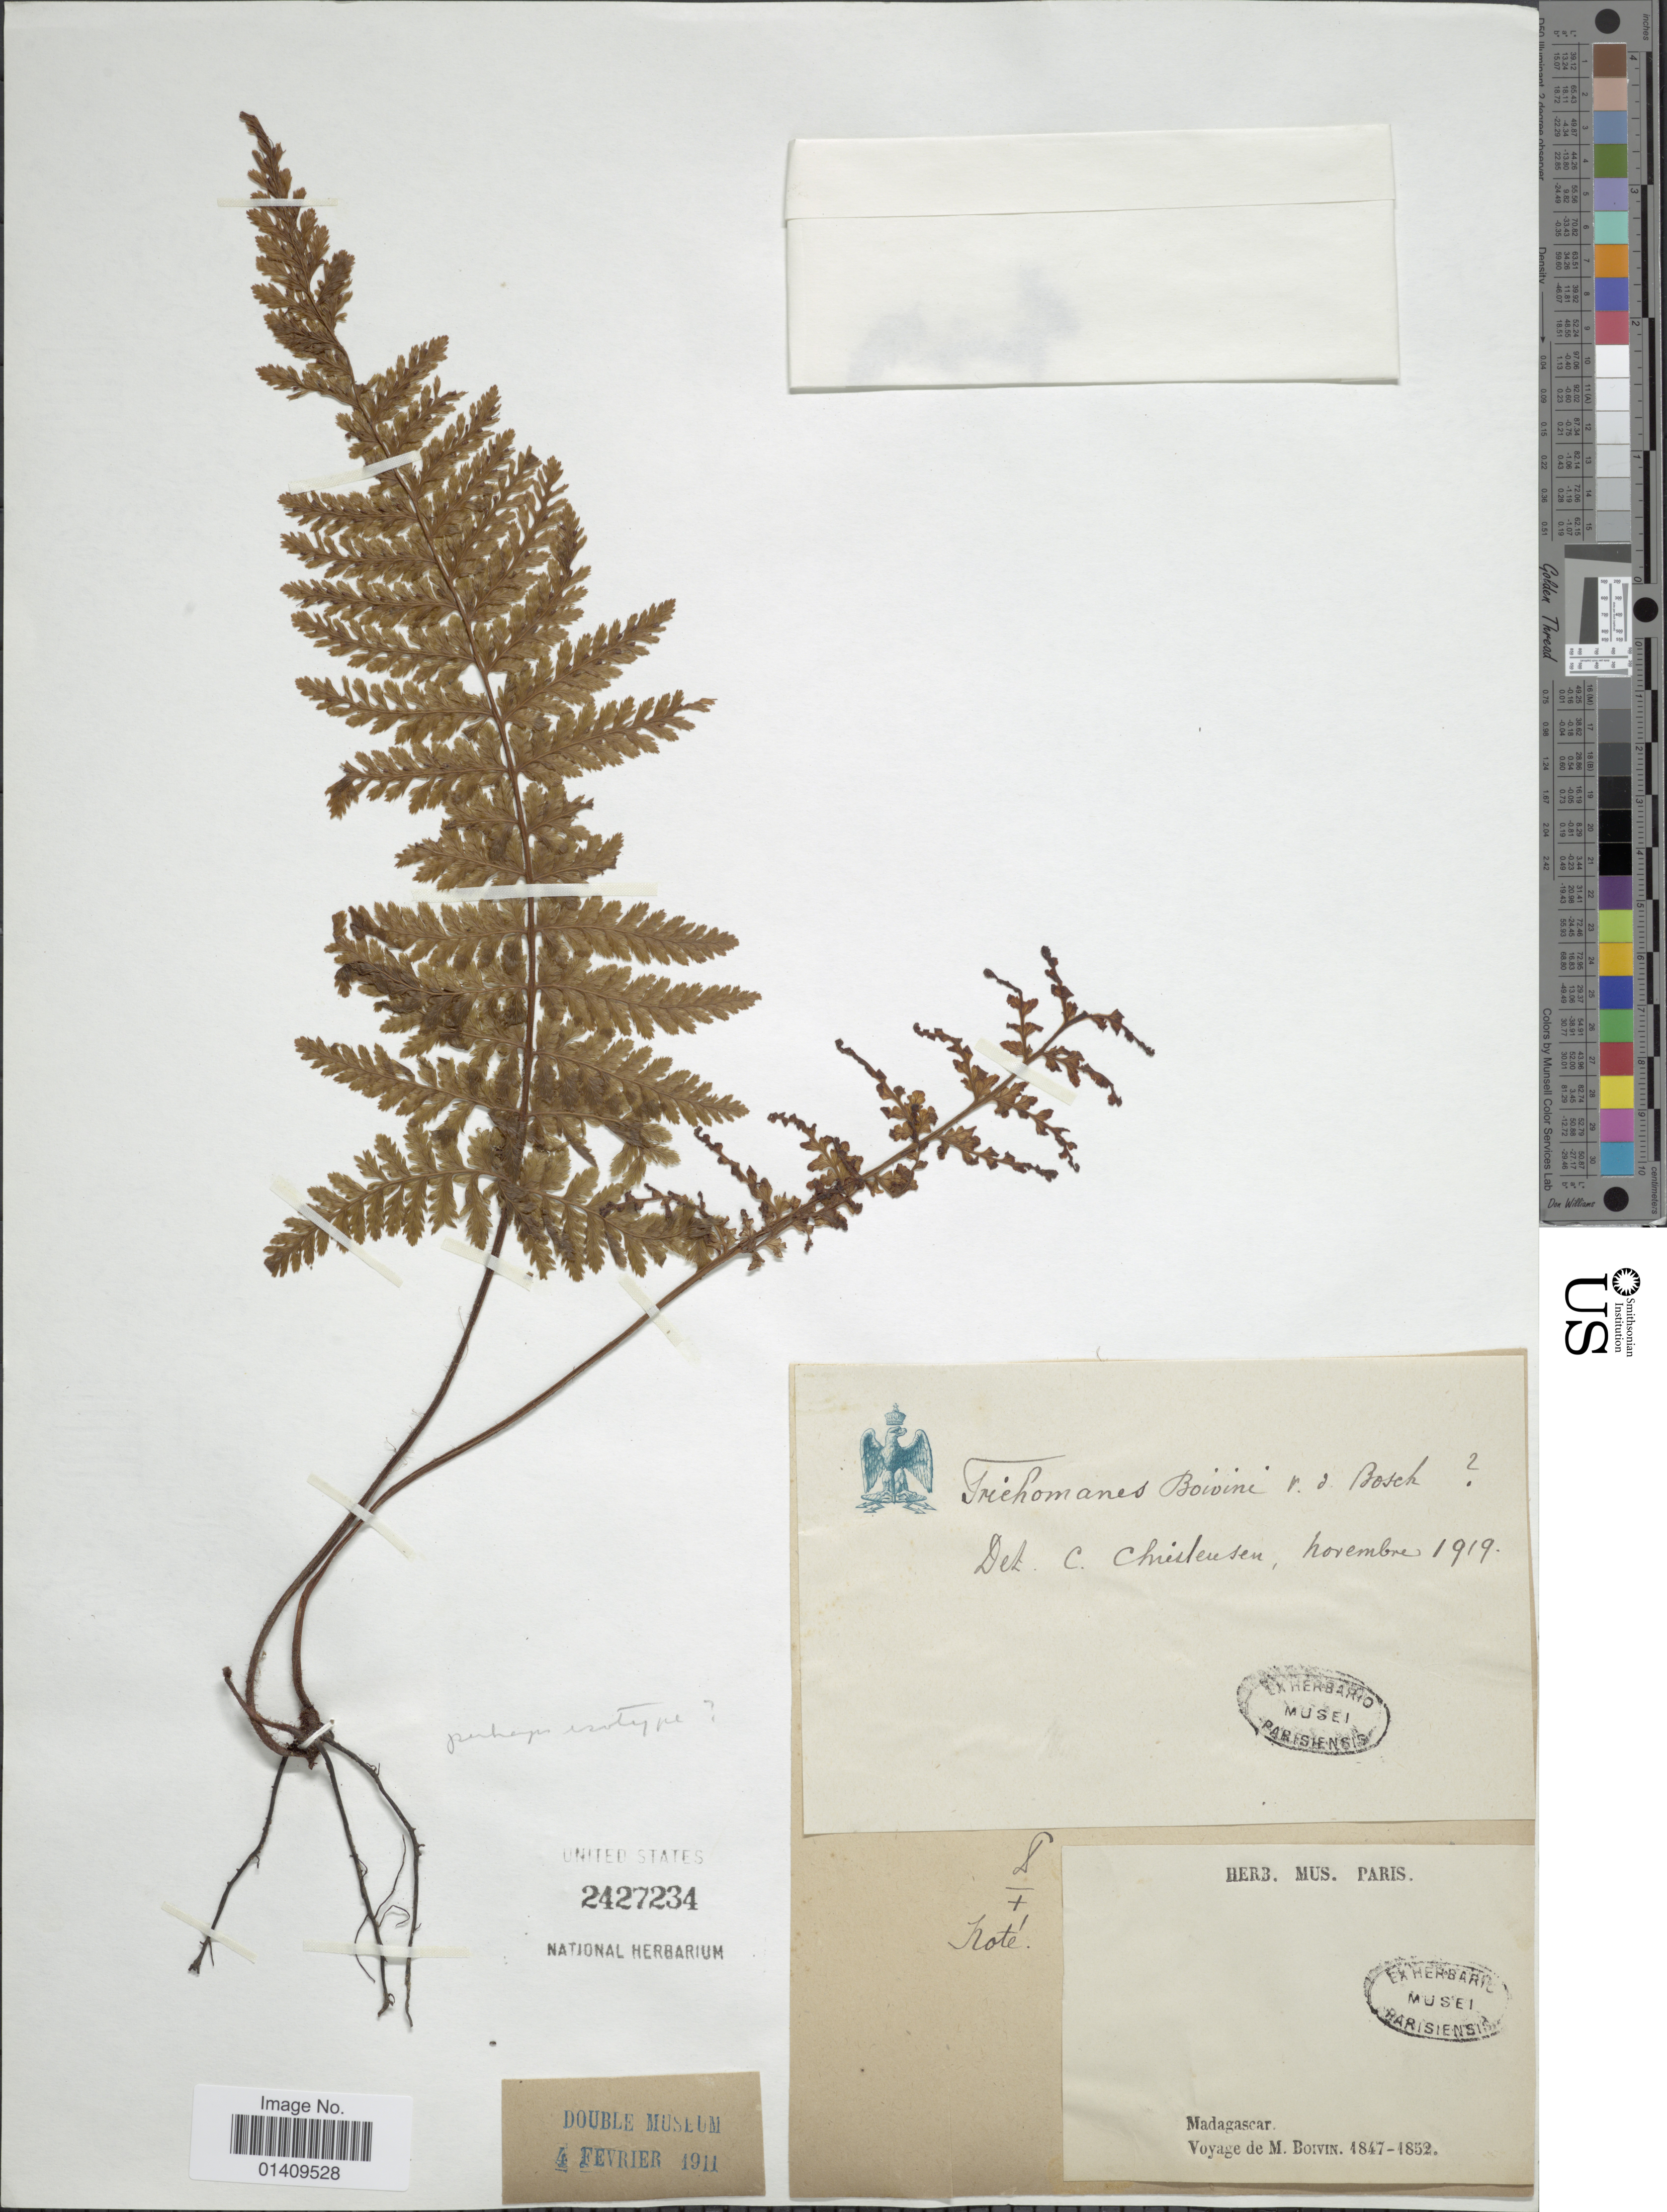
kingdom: Plantae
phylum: Tracheophyta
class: Polypodiopsida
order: Hymenophyllales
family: Hymenophyllaceae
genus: Trichomanes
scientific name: Trichomanes boivinii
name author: Bosch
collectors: M. Boivin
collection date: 1847/1852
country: Madagascar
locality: Madagascar Voyage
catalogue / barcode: US 2427234